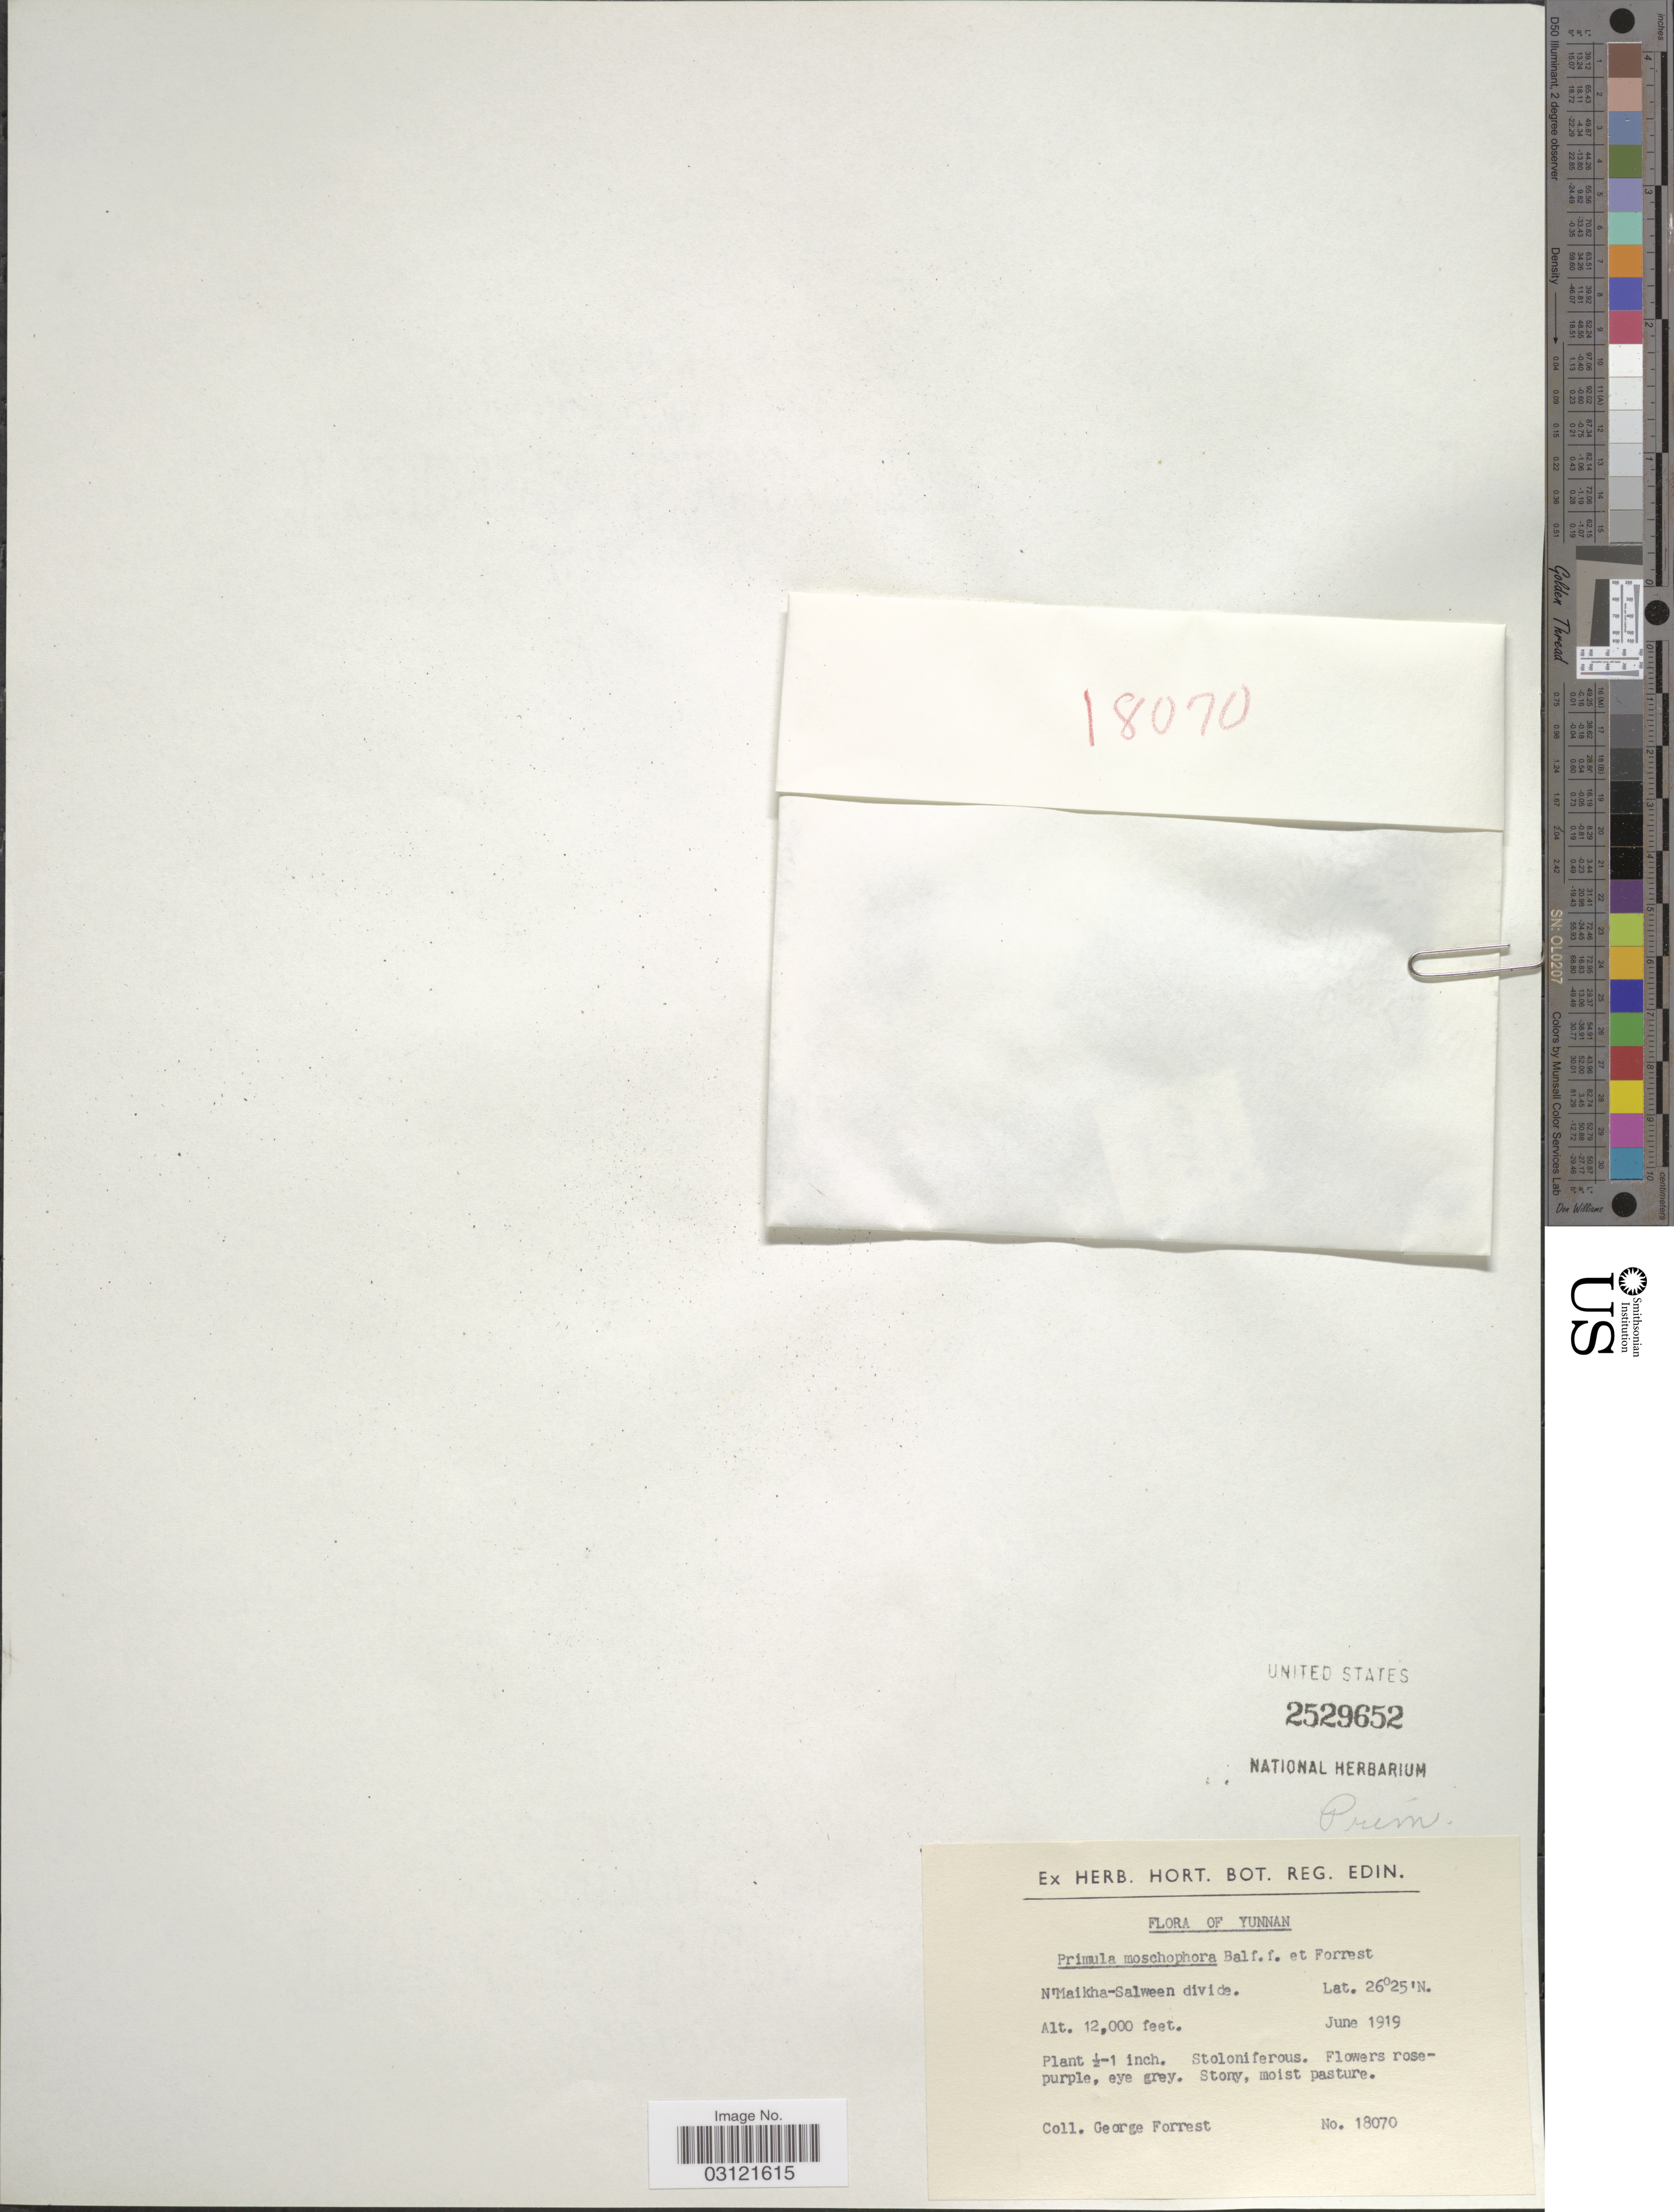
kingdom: Plantae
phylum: Tracheophyta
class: Magnoliopsida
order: Ericales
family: Primulaceae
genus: Primula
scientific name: Primula moschophora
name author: Balf. f. & Forrest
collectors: G. Forrest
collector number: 18070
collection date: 1919-06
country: China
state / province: Yunnan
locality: N'Maikha-Salween divide.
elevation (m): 3658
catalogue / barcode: US 2529652